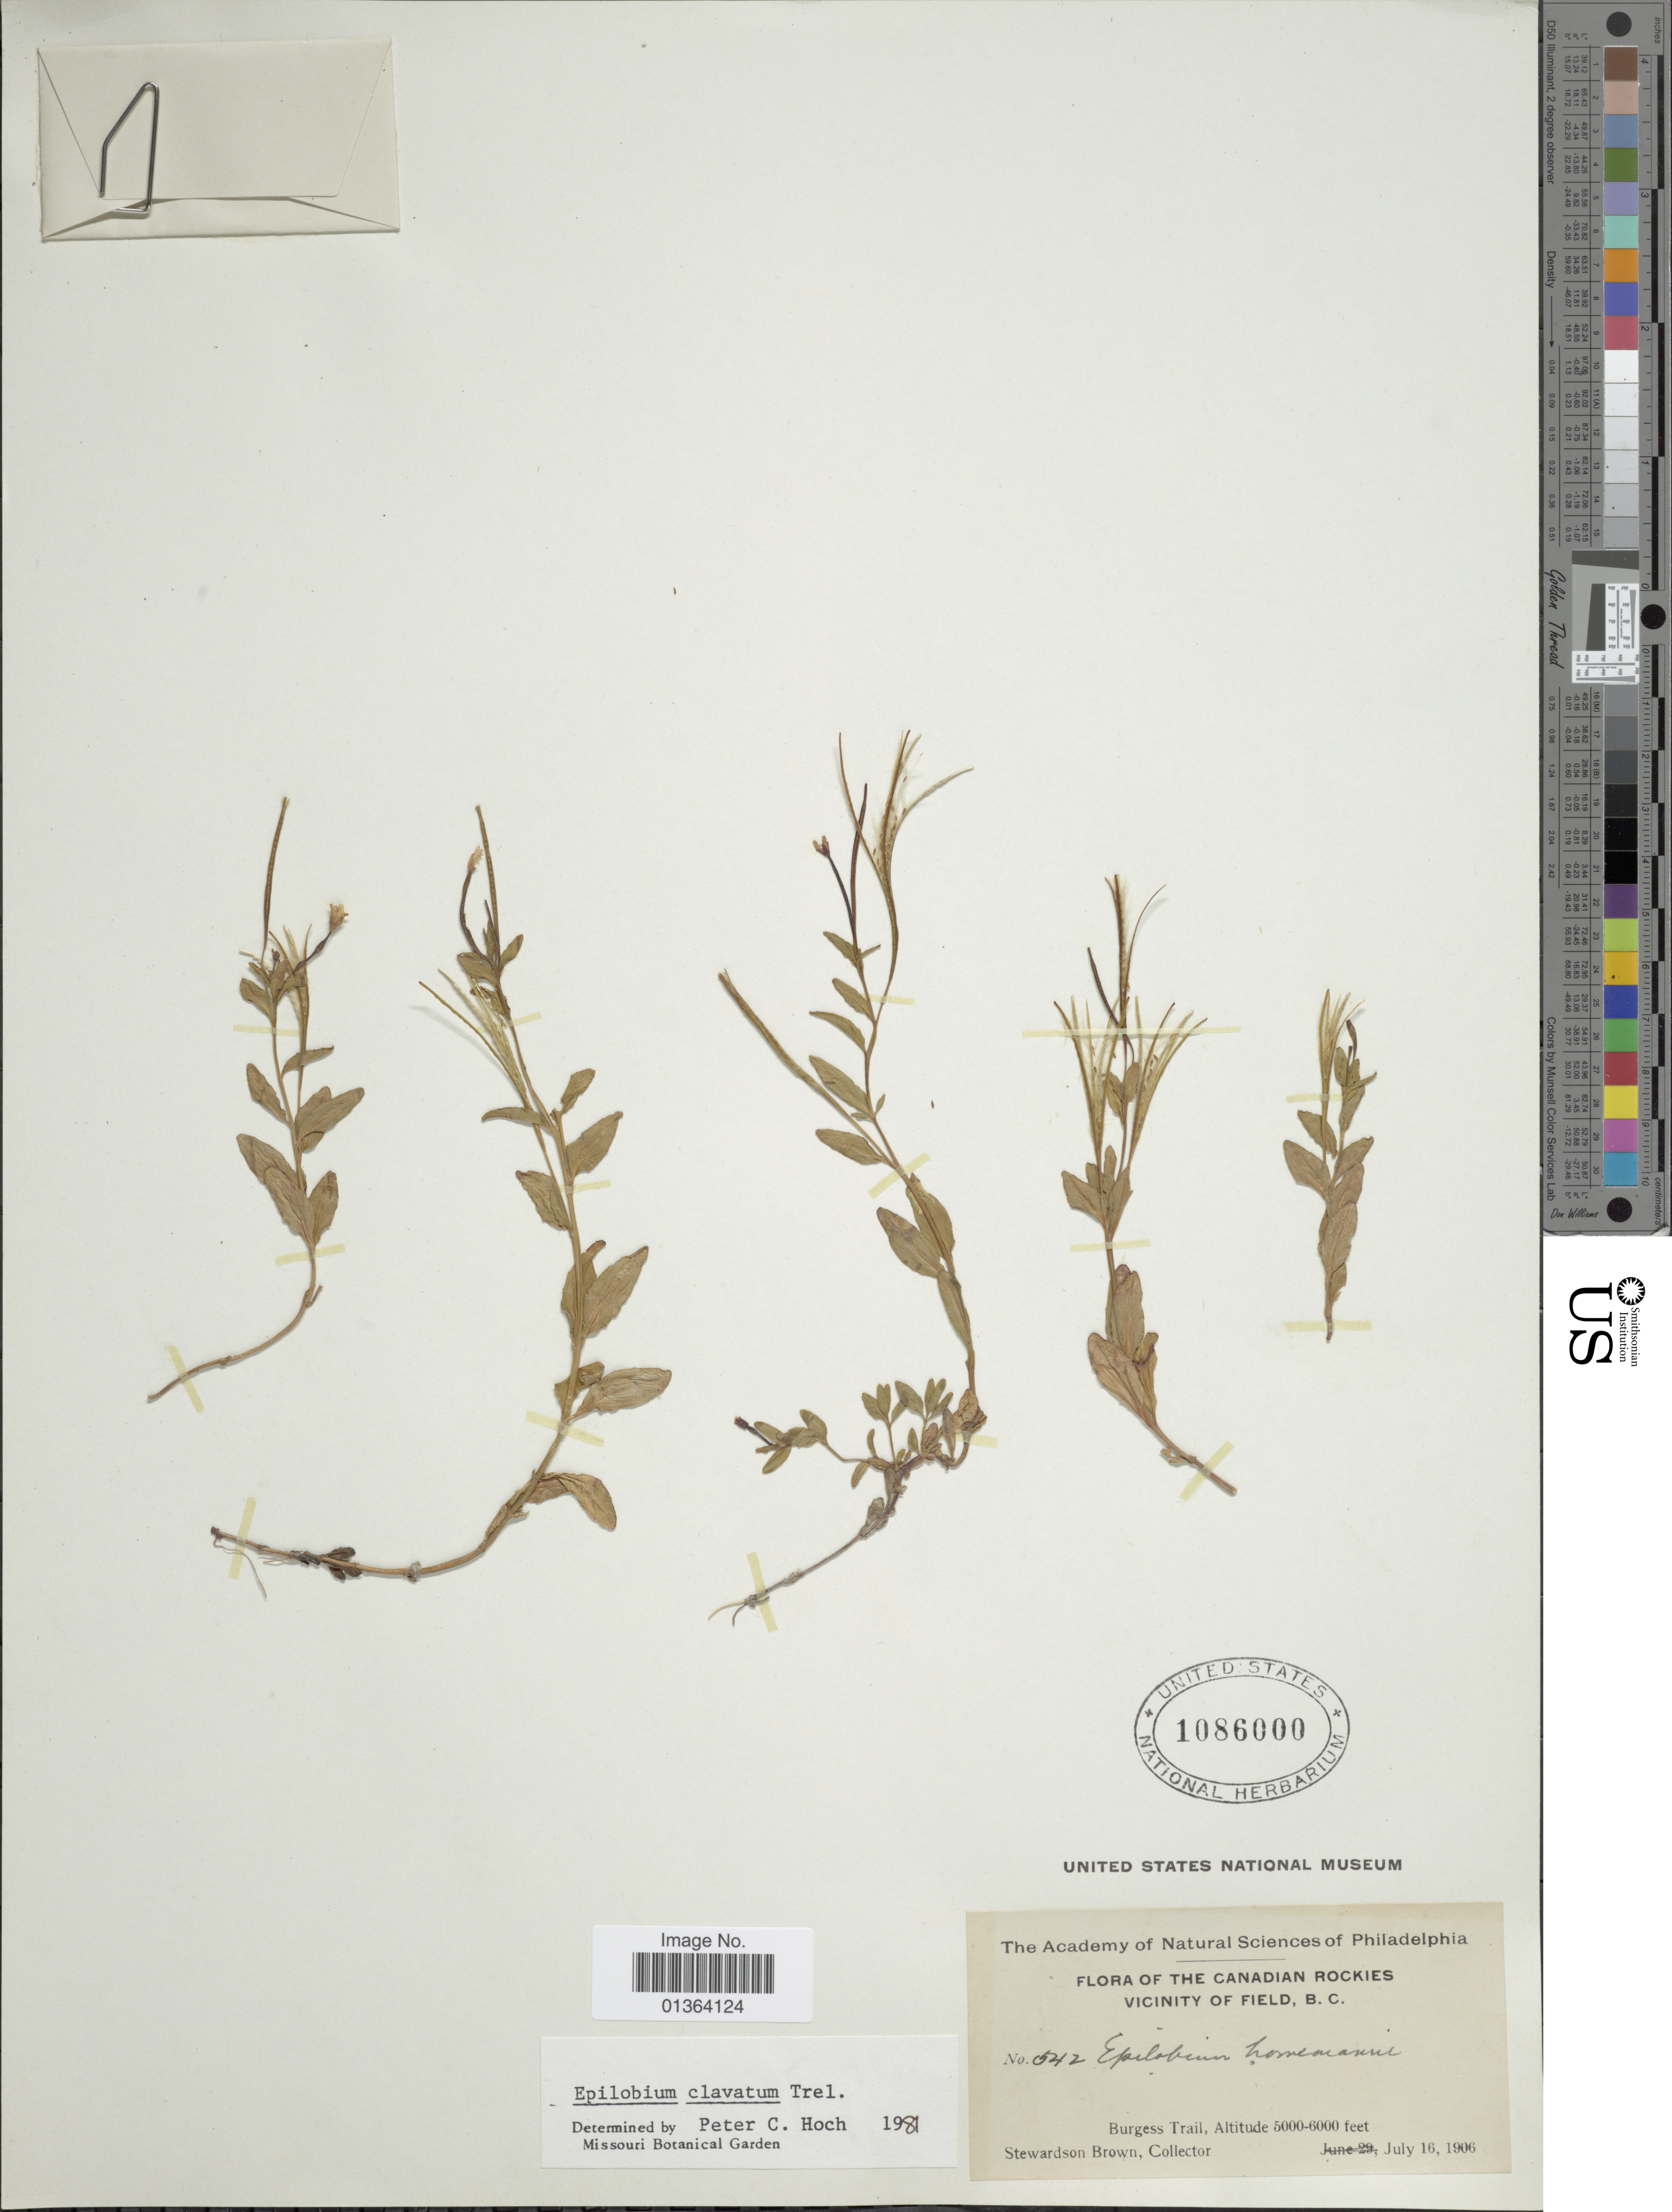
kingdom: Plantae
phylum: Tracheophyta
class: Magnoliopsida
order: Myrtales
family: Onagraceae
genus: Epilobium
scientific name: Epilobium clavatum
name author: Hausskn.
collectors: S. Brown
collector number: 542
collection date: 1906-07-16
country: Canada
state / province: British Columbia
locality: Canadian Rockies, Vicinity of field. Burgess Trail.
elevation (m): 1524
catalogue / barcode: US 1086000